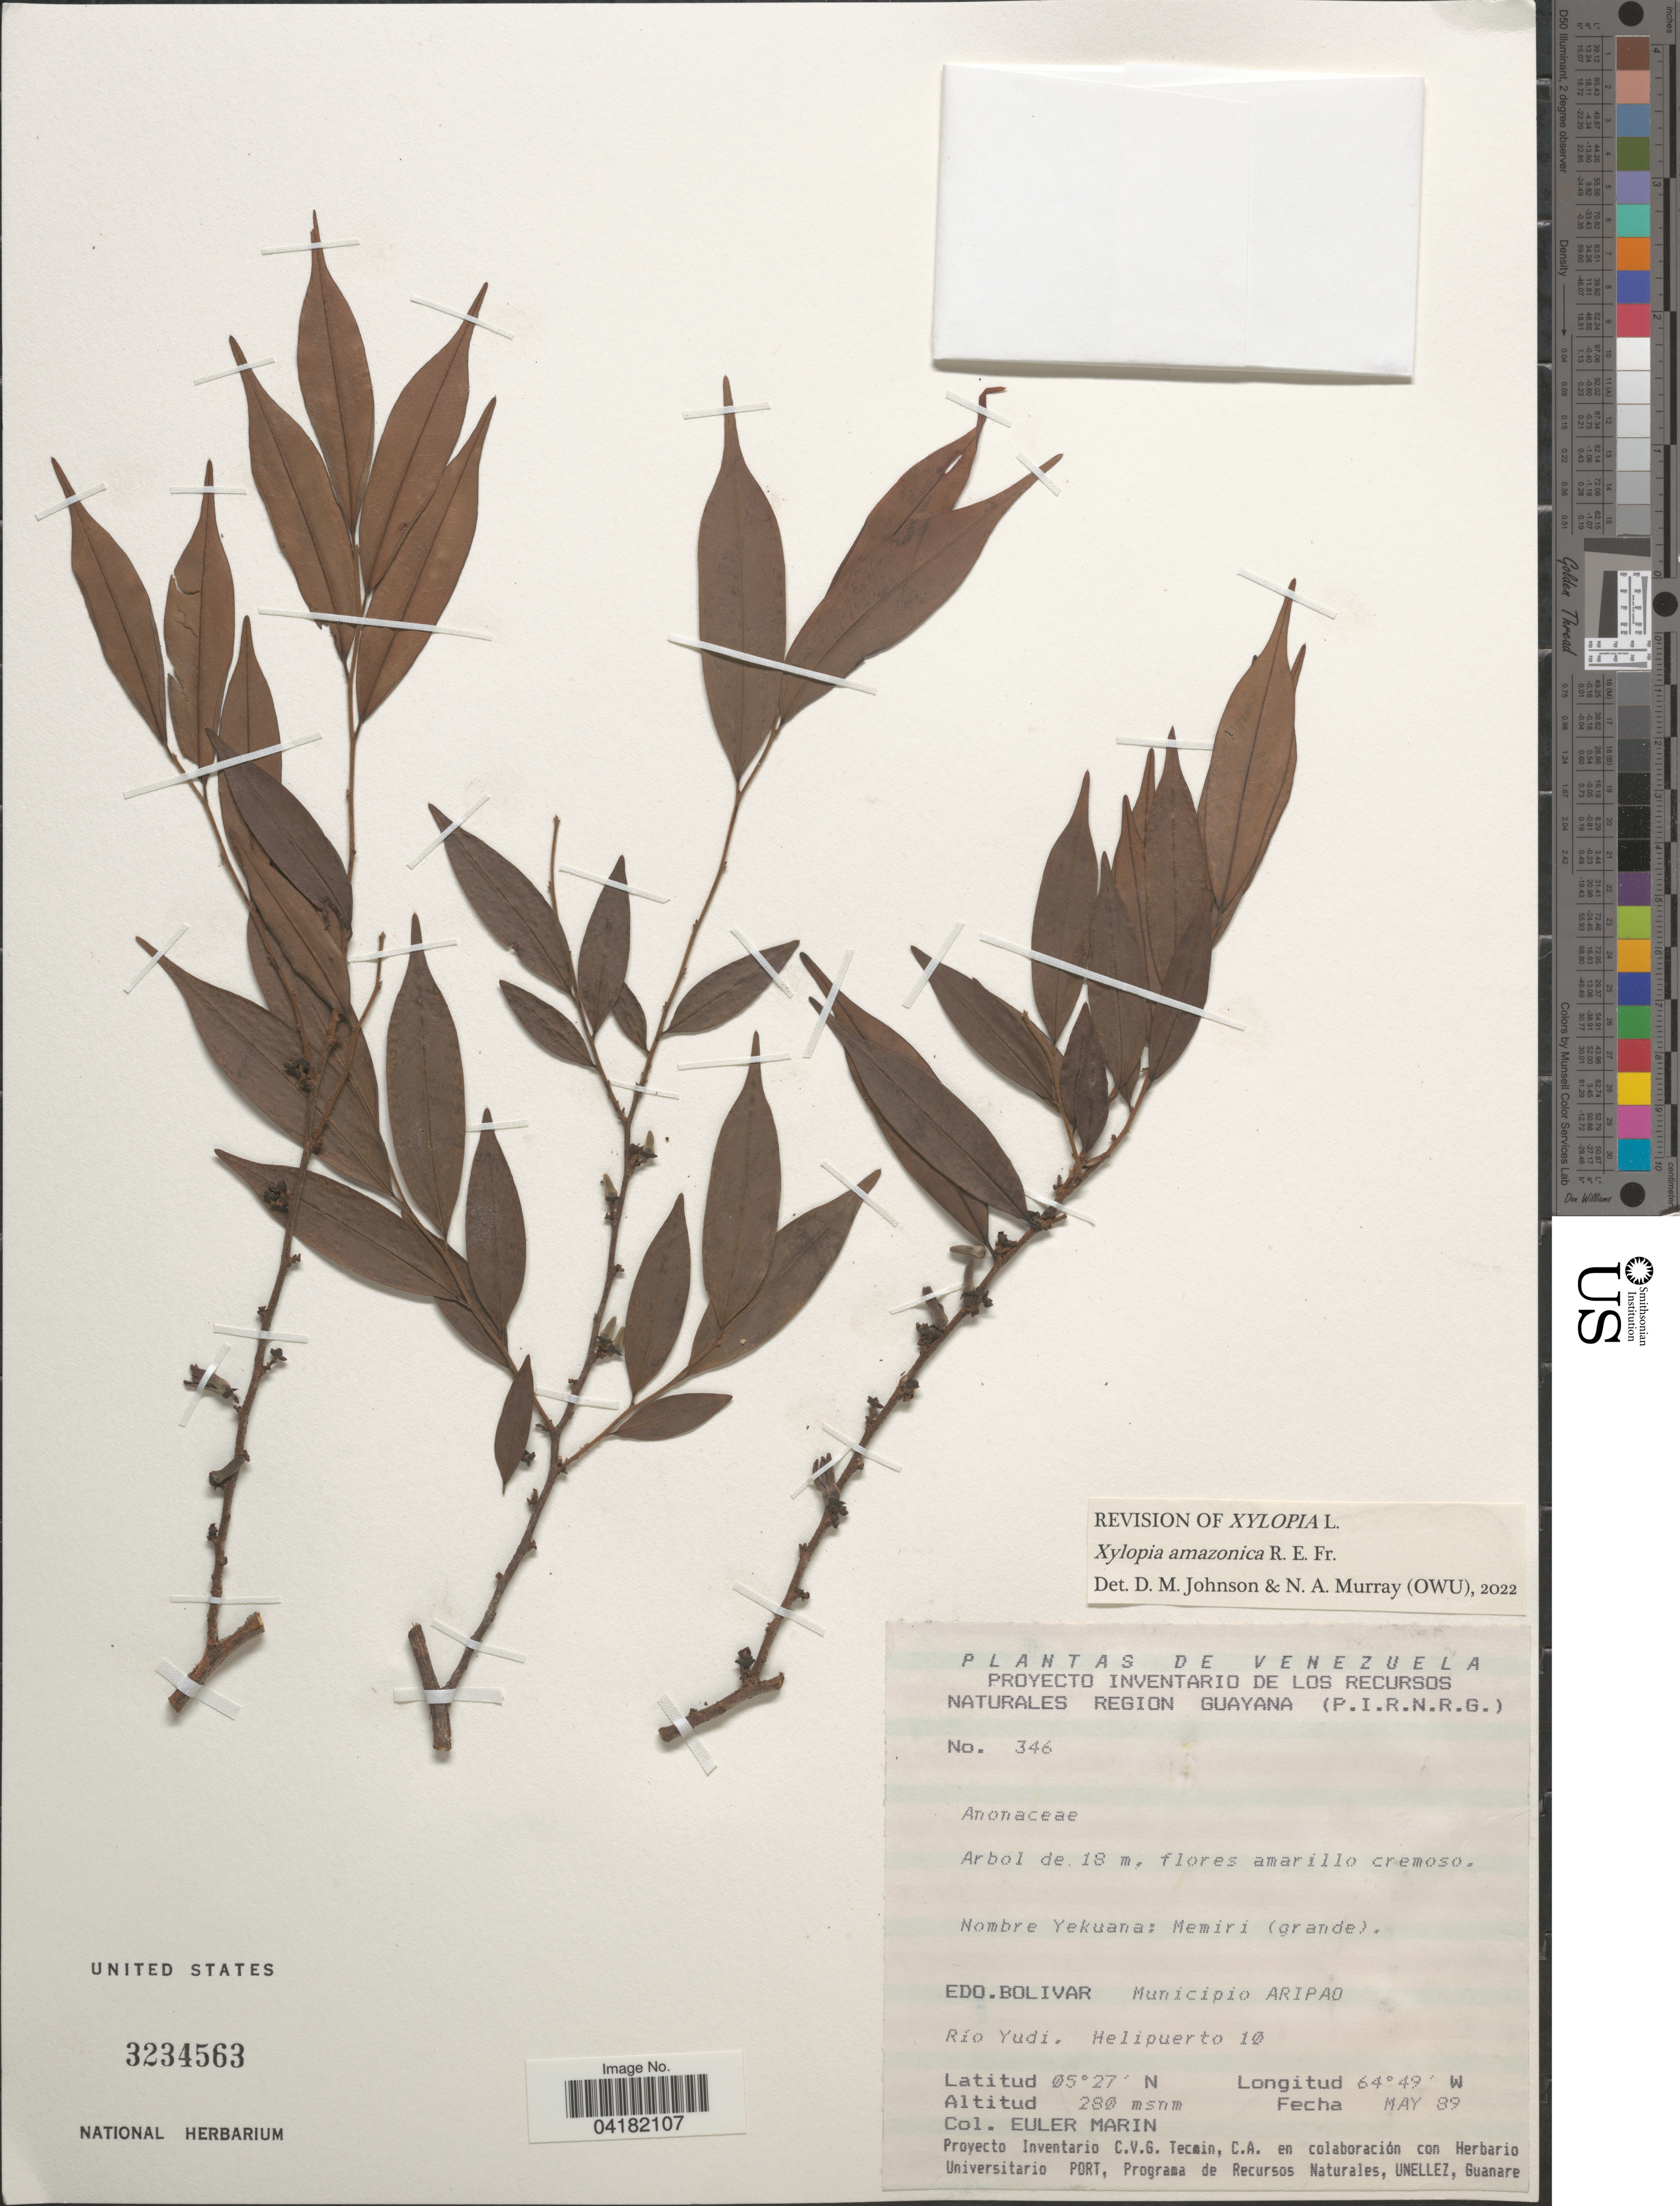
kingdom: Plantae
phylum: Tracheophyta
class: Magnoliopsida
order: Magnoliales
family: Annonaceae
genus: Xylopia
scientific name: Xylopia amazonica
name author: R.E. Fr.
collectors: E. Marin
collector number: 346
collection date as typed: Transcribed d/m/y: /5/89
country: Venezuela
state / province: Bolivar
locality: Municipio Aripao. Río Yudi. Helipuerto 10.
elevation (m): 280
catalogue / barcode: US 3234563